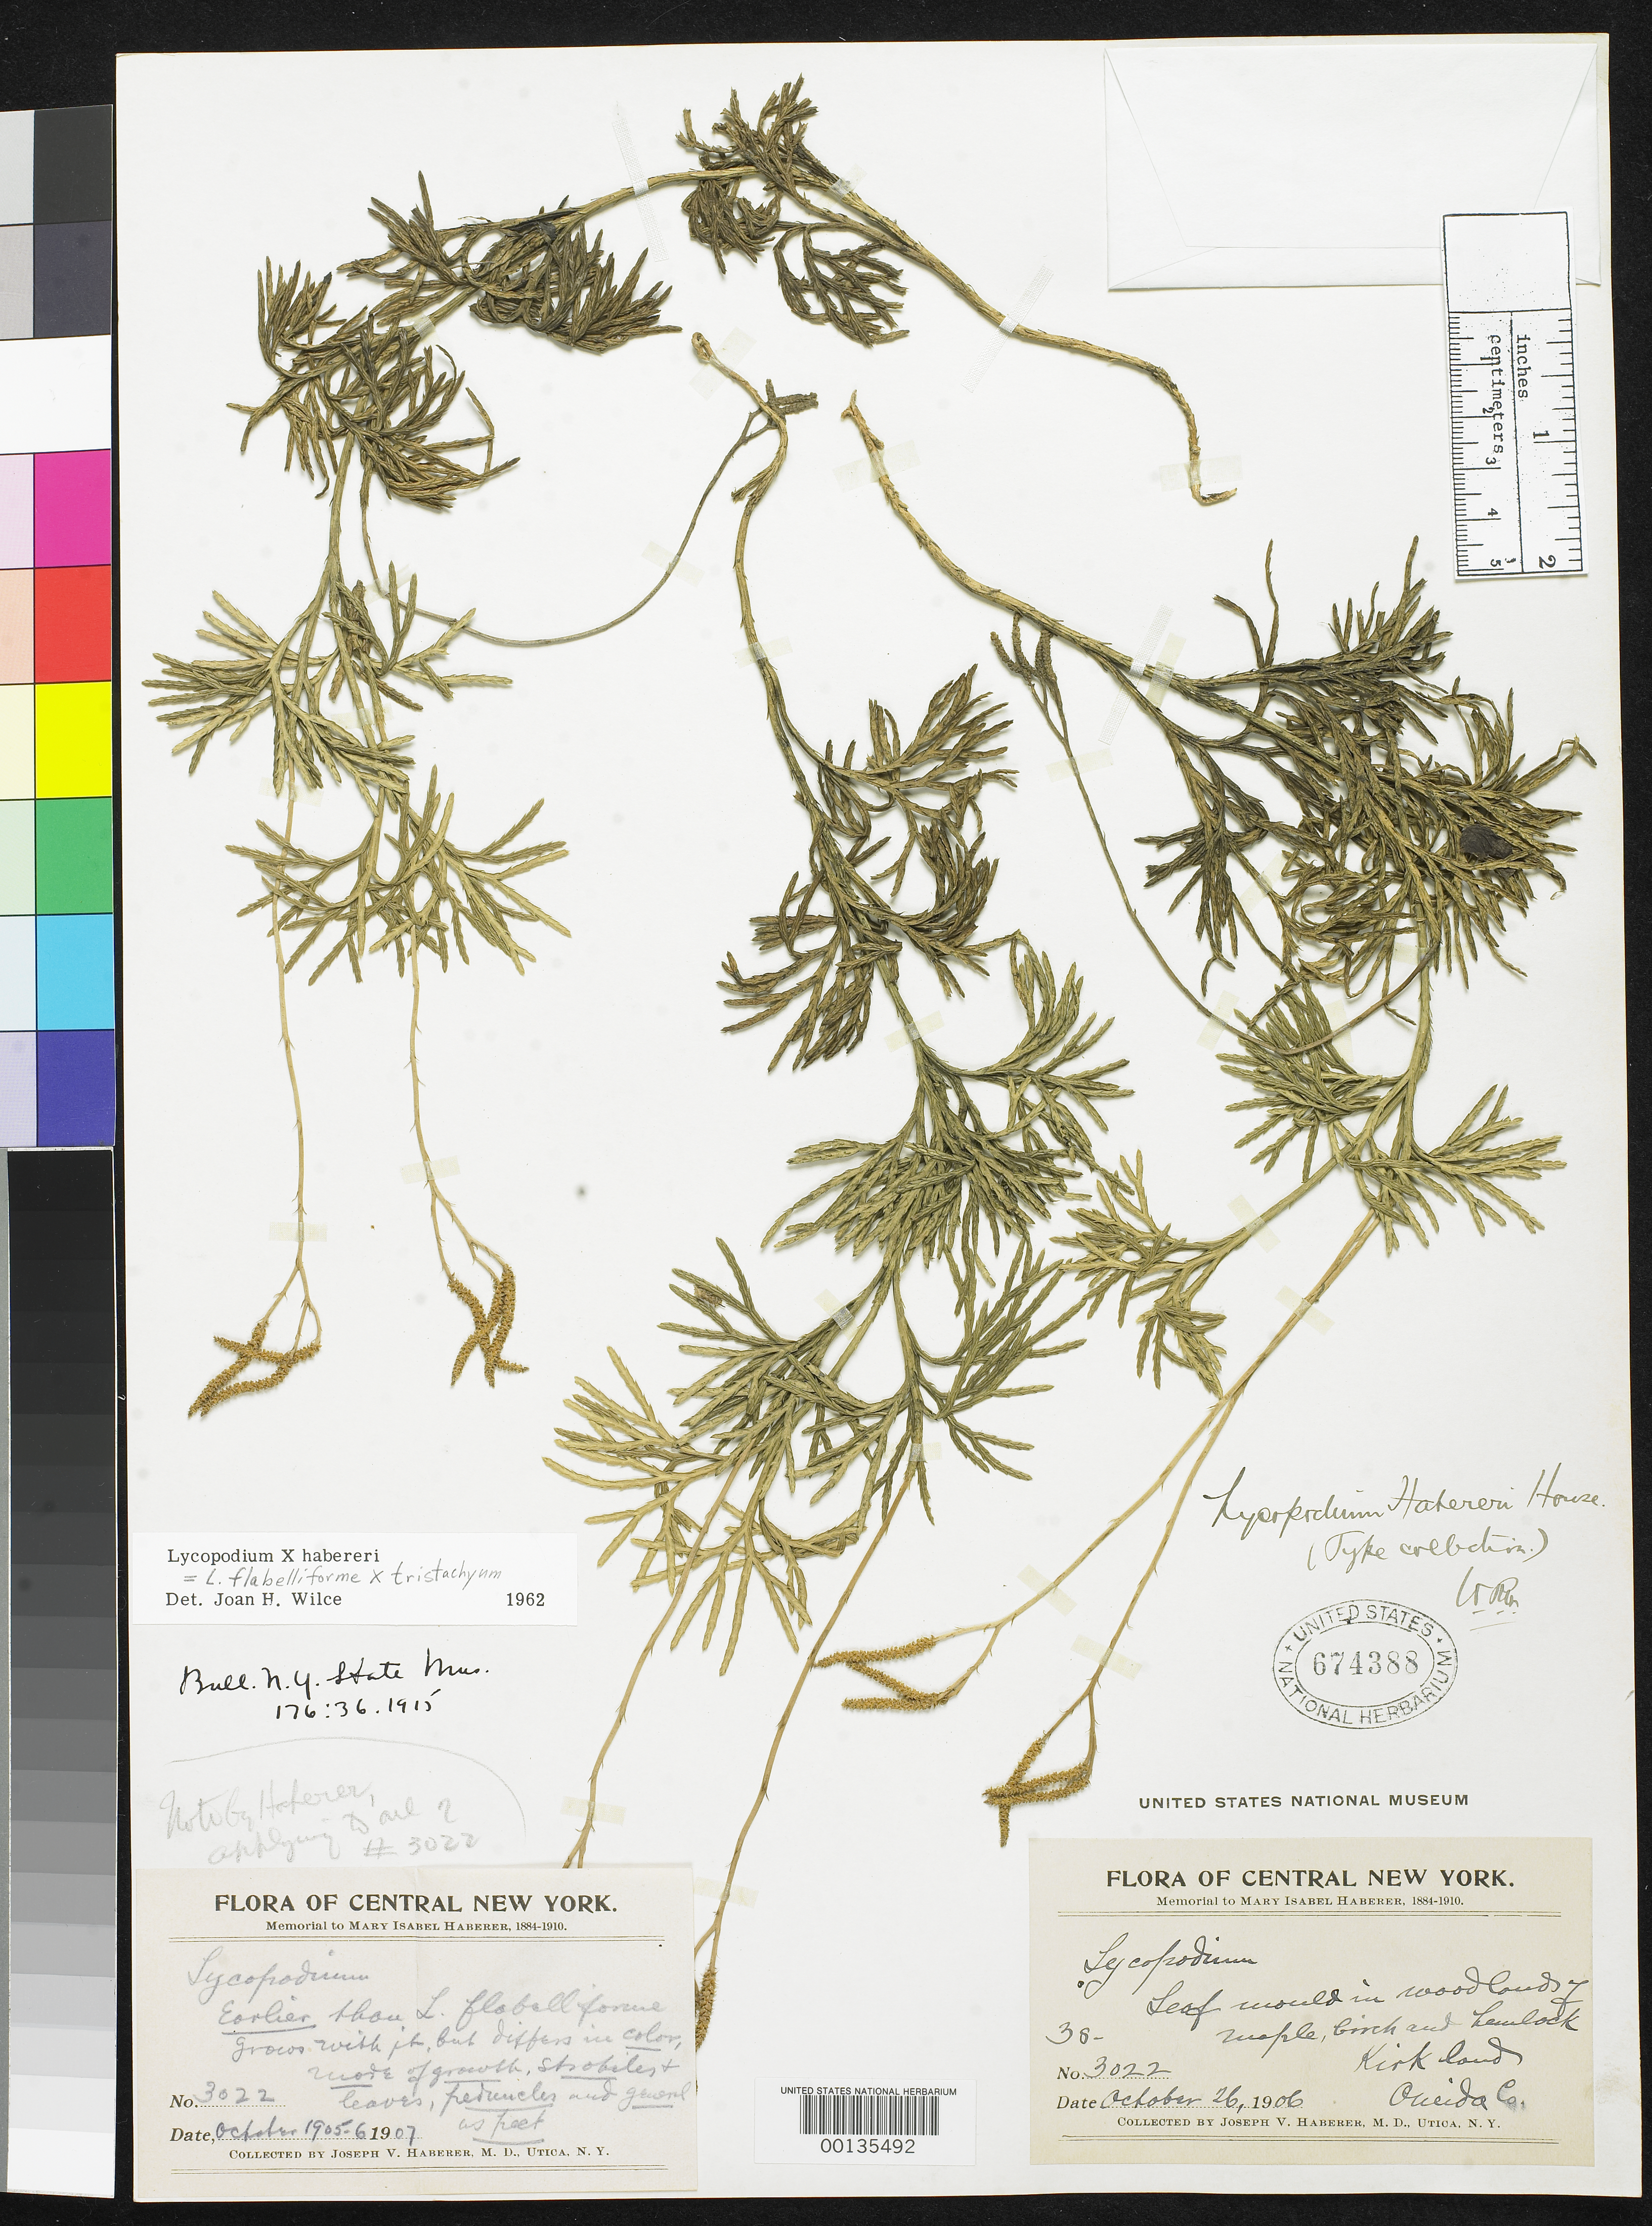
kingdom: Plantae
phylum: Tracheophyta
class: Lycopodiopsida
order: Lycopodiales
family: Lycopodiaceae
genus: Lycopodium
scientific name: Lycopodium habereri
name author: House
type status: Type Collection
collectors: J. V. Haberer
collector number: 3022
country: United States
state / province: New York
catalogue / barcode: US 674388